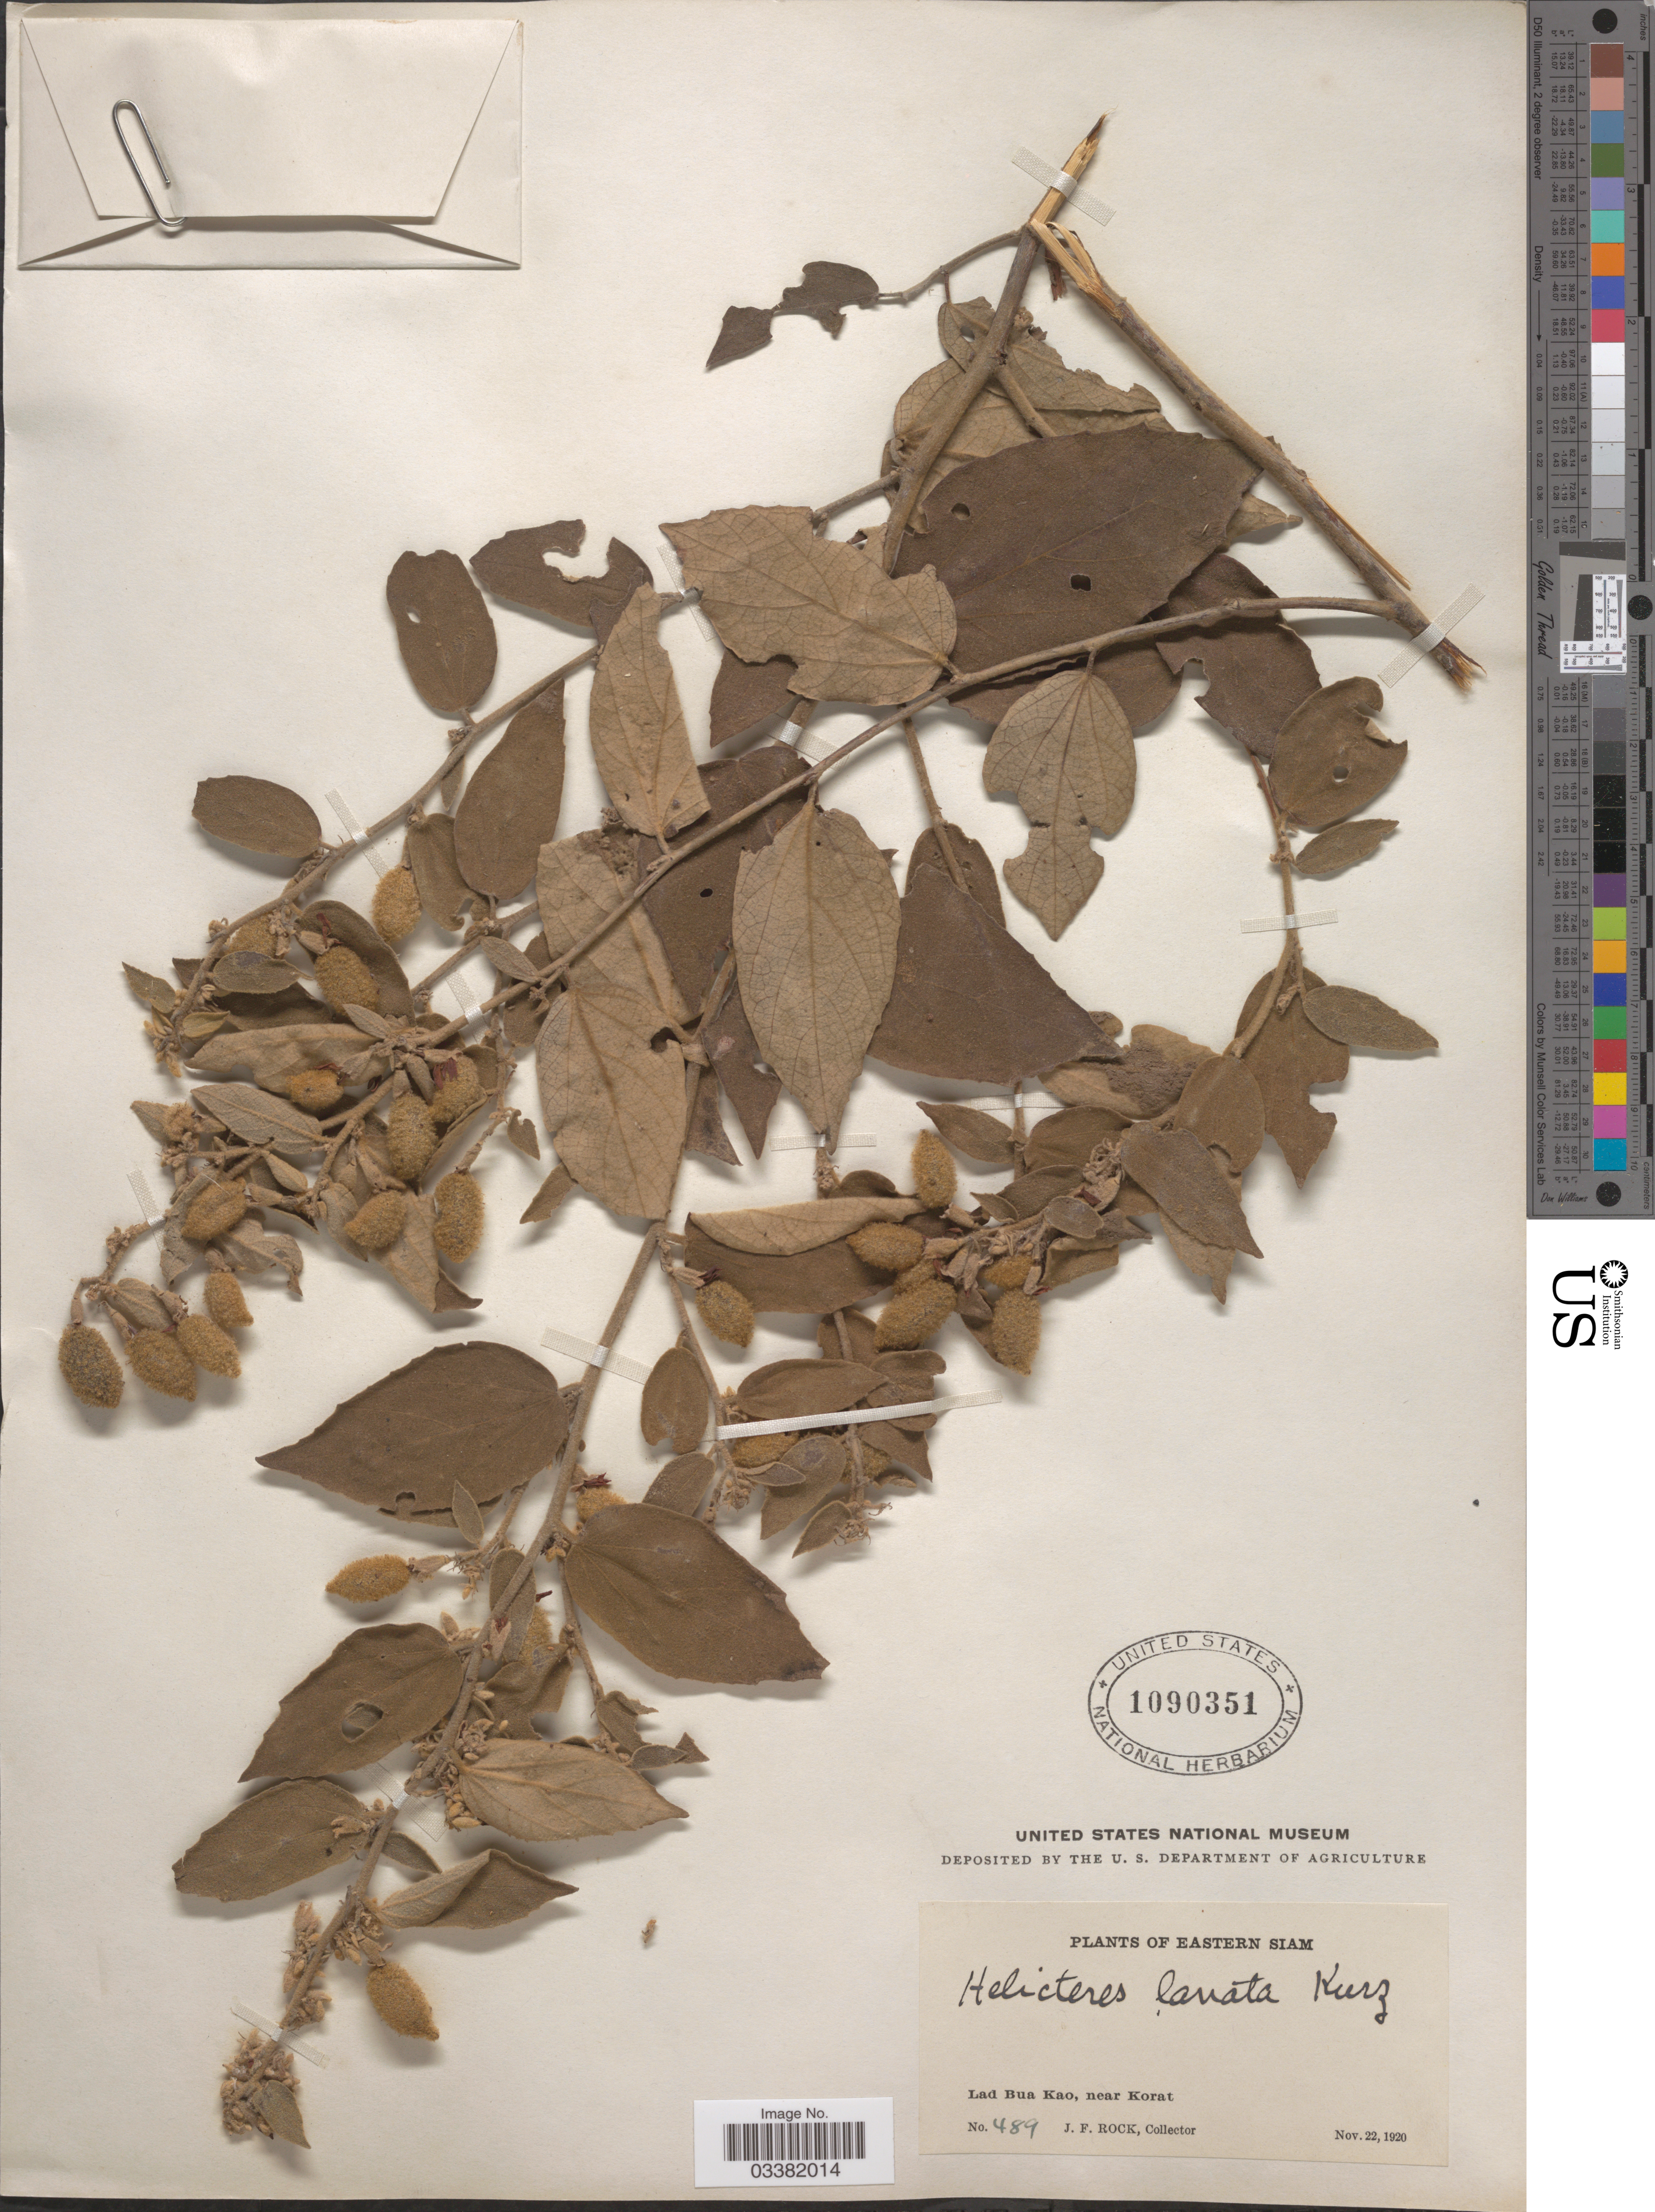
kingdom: Plantae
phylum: Tracheophyta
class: Magnoliopsida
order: Malvales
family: Malvaceae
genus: Helicteres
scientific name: Helicteres lanata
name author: (Teijsm. & Binn.) Kurz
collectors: J. Rock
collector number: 489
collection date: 1920-11-22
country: Thailand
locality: Eastern Siam. Lad Bua Kao, near Korat.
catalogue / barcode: US 1090351